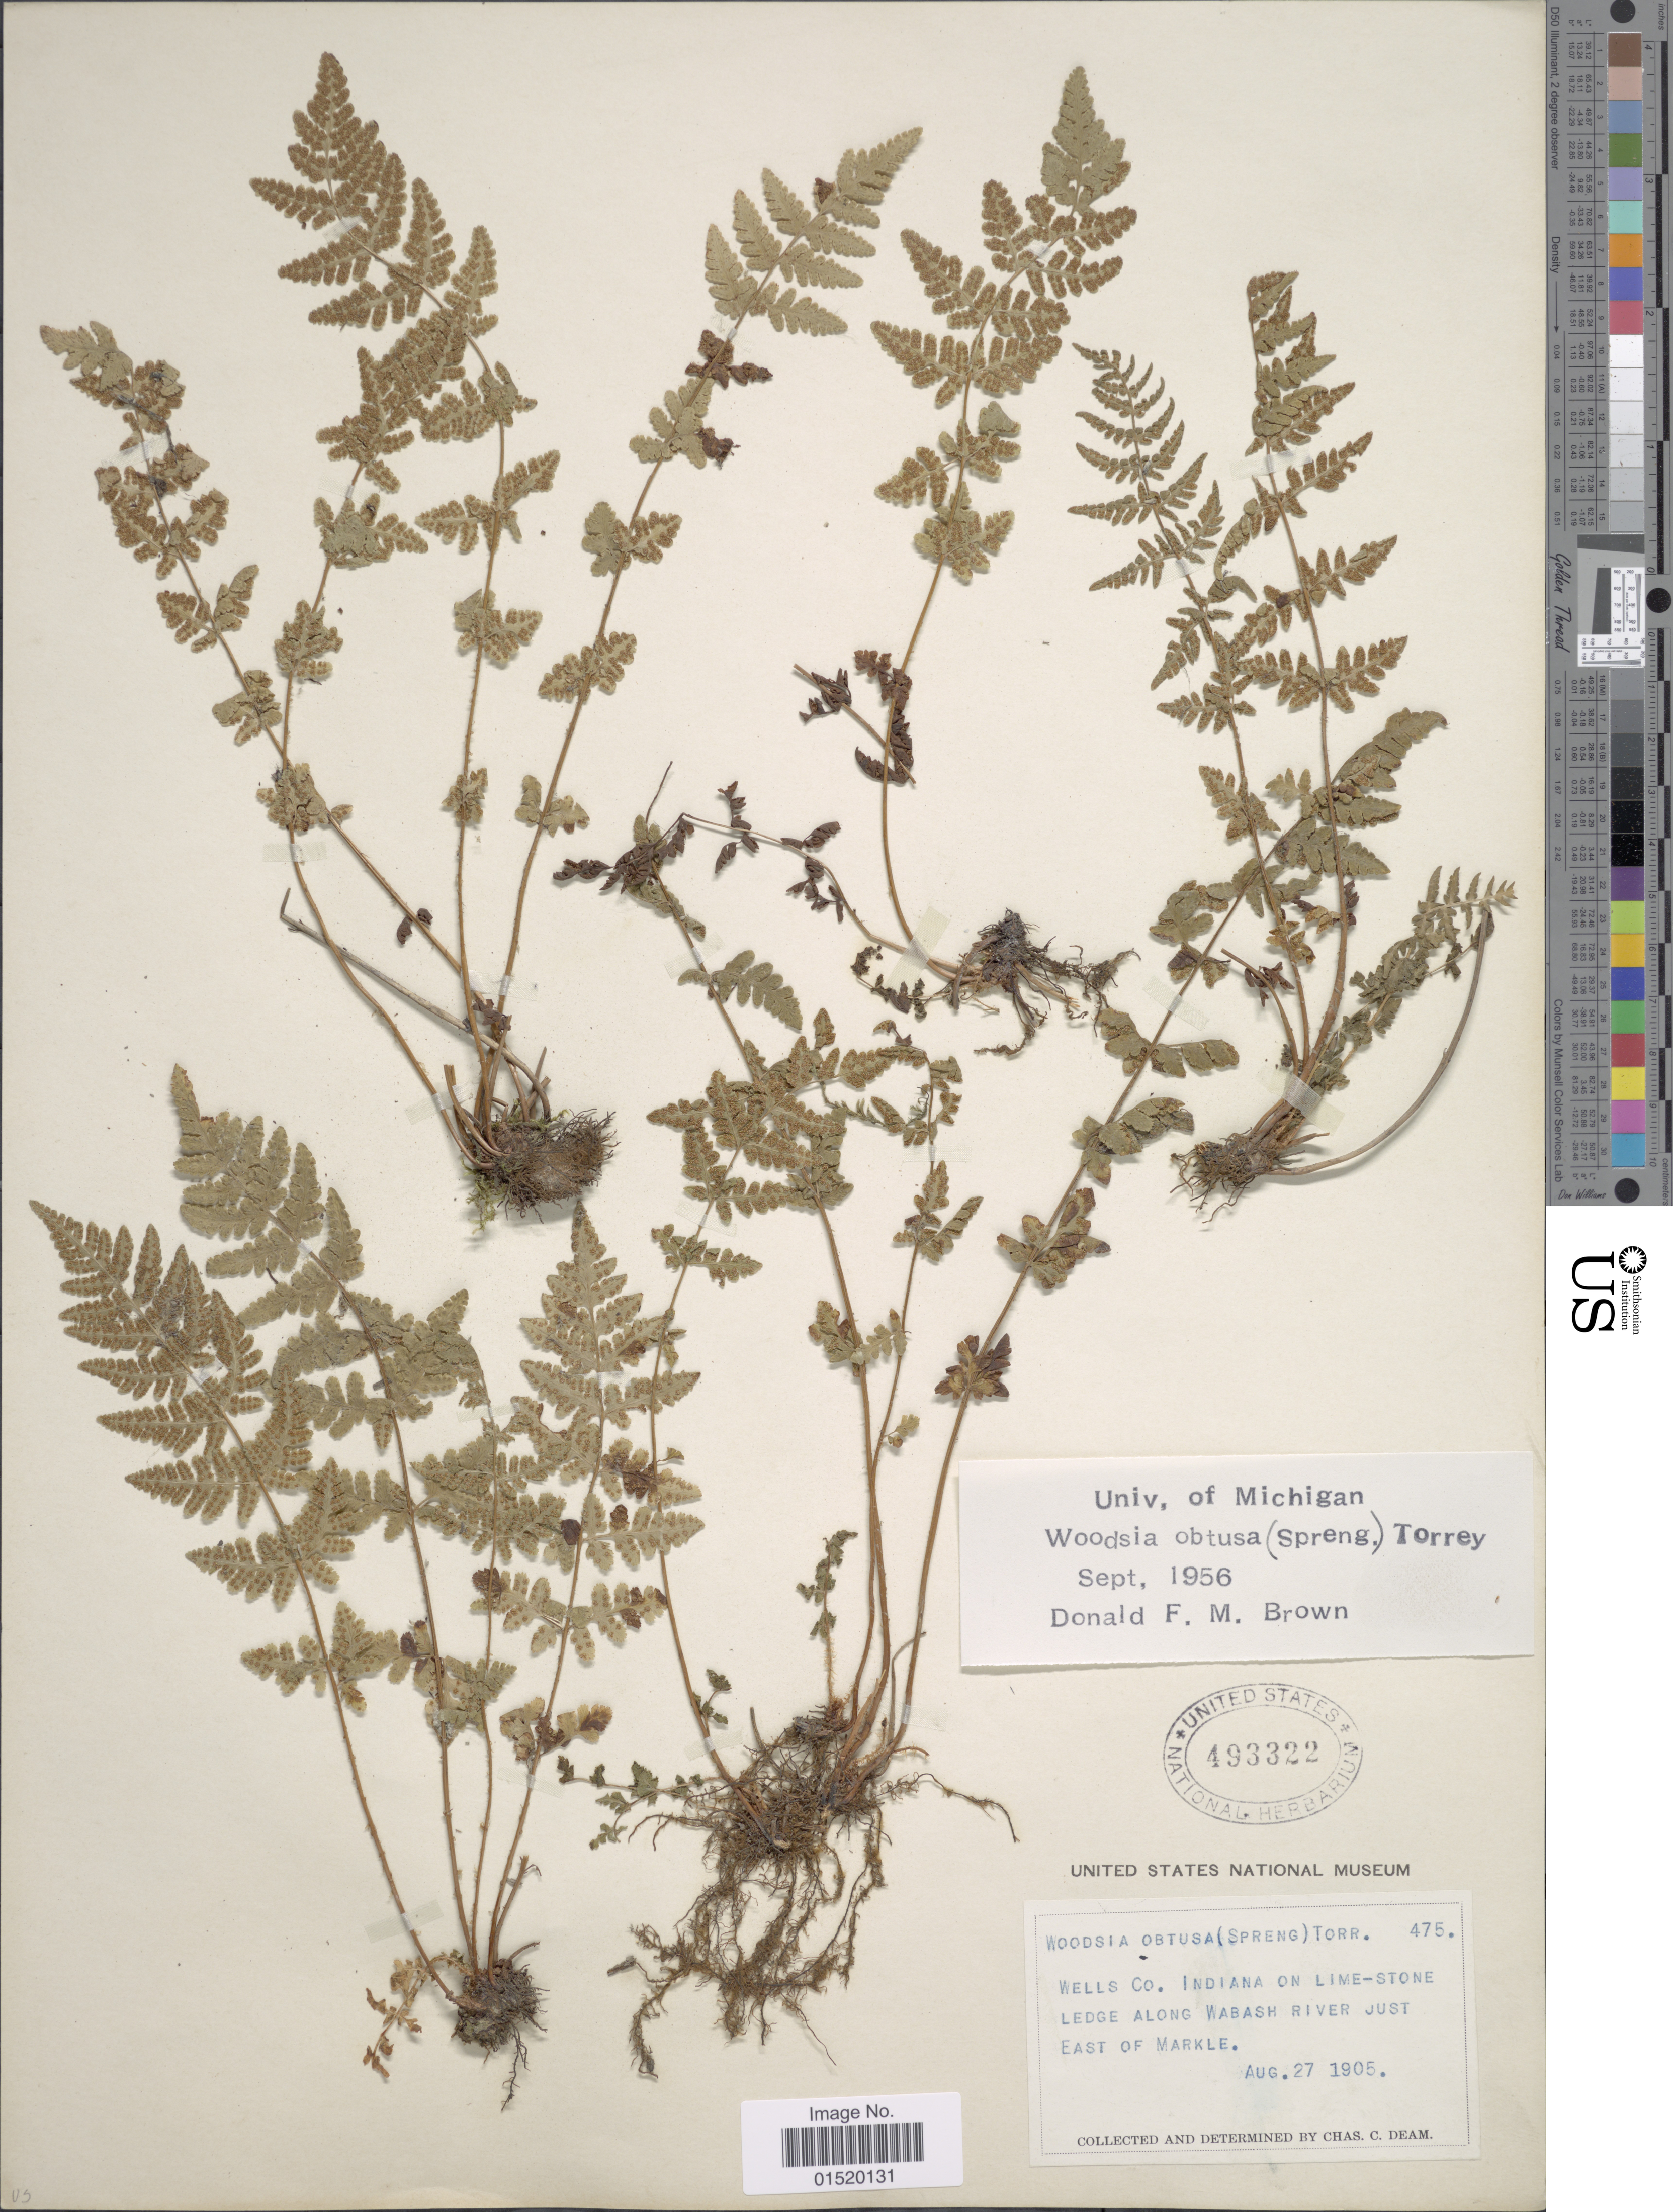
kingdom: Plantae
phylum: Tracheophyta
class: Polypodiopsida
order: Polypodiales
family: Woodsiaceae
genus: Woodsia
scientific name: Woodsia obtusa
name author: (Spreng.) Torr.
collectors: C. C. Deam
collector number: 475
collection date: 1905-08-27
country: United States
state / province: Indiana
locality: Well Co. Indiana on lime-stone ledge along Wabash River just East of Markle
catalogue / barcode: US 493322